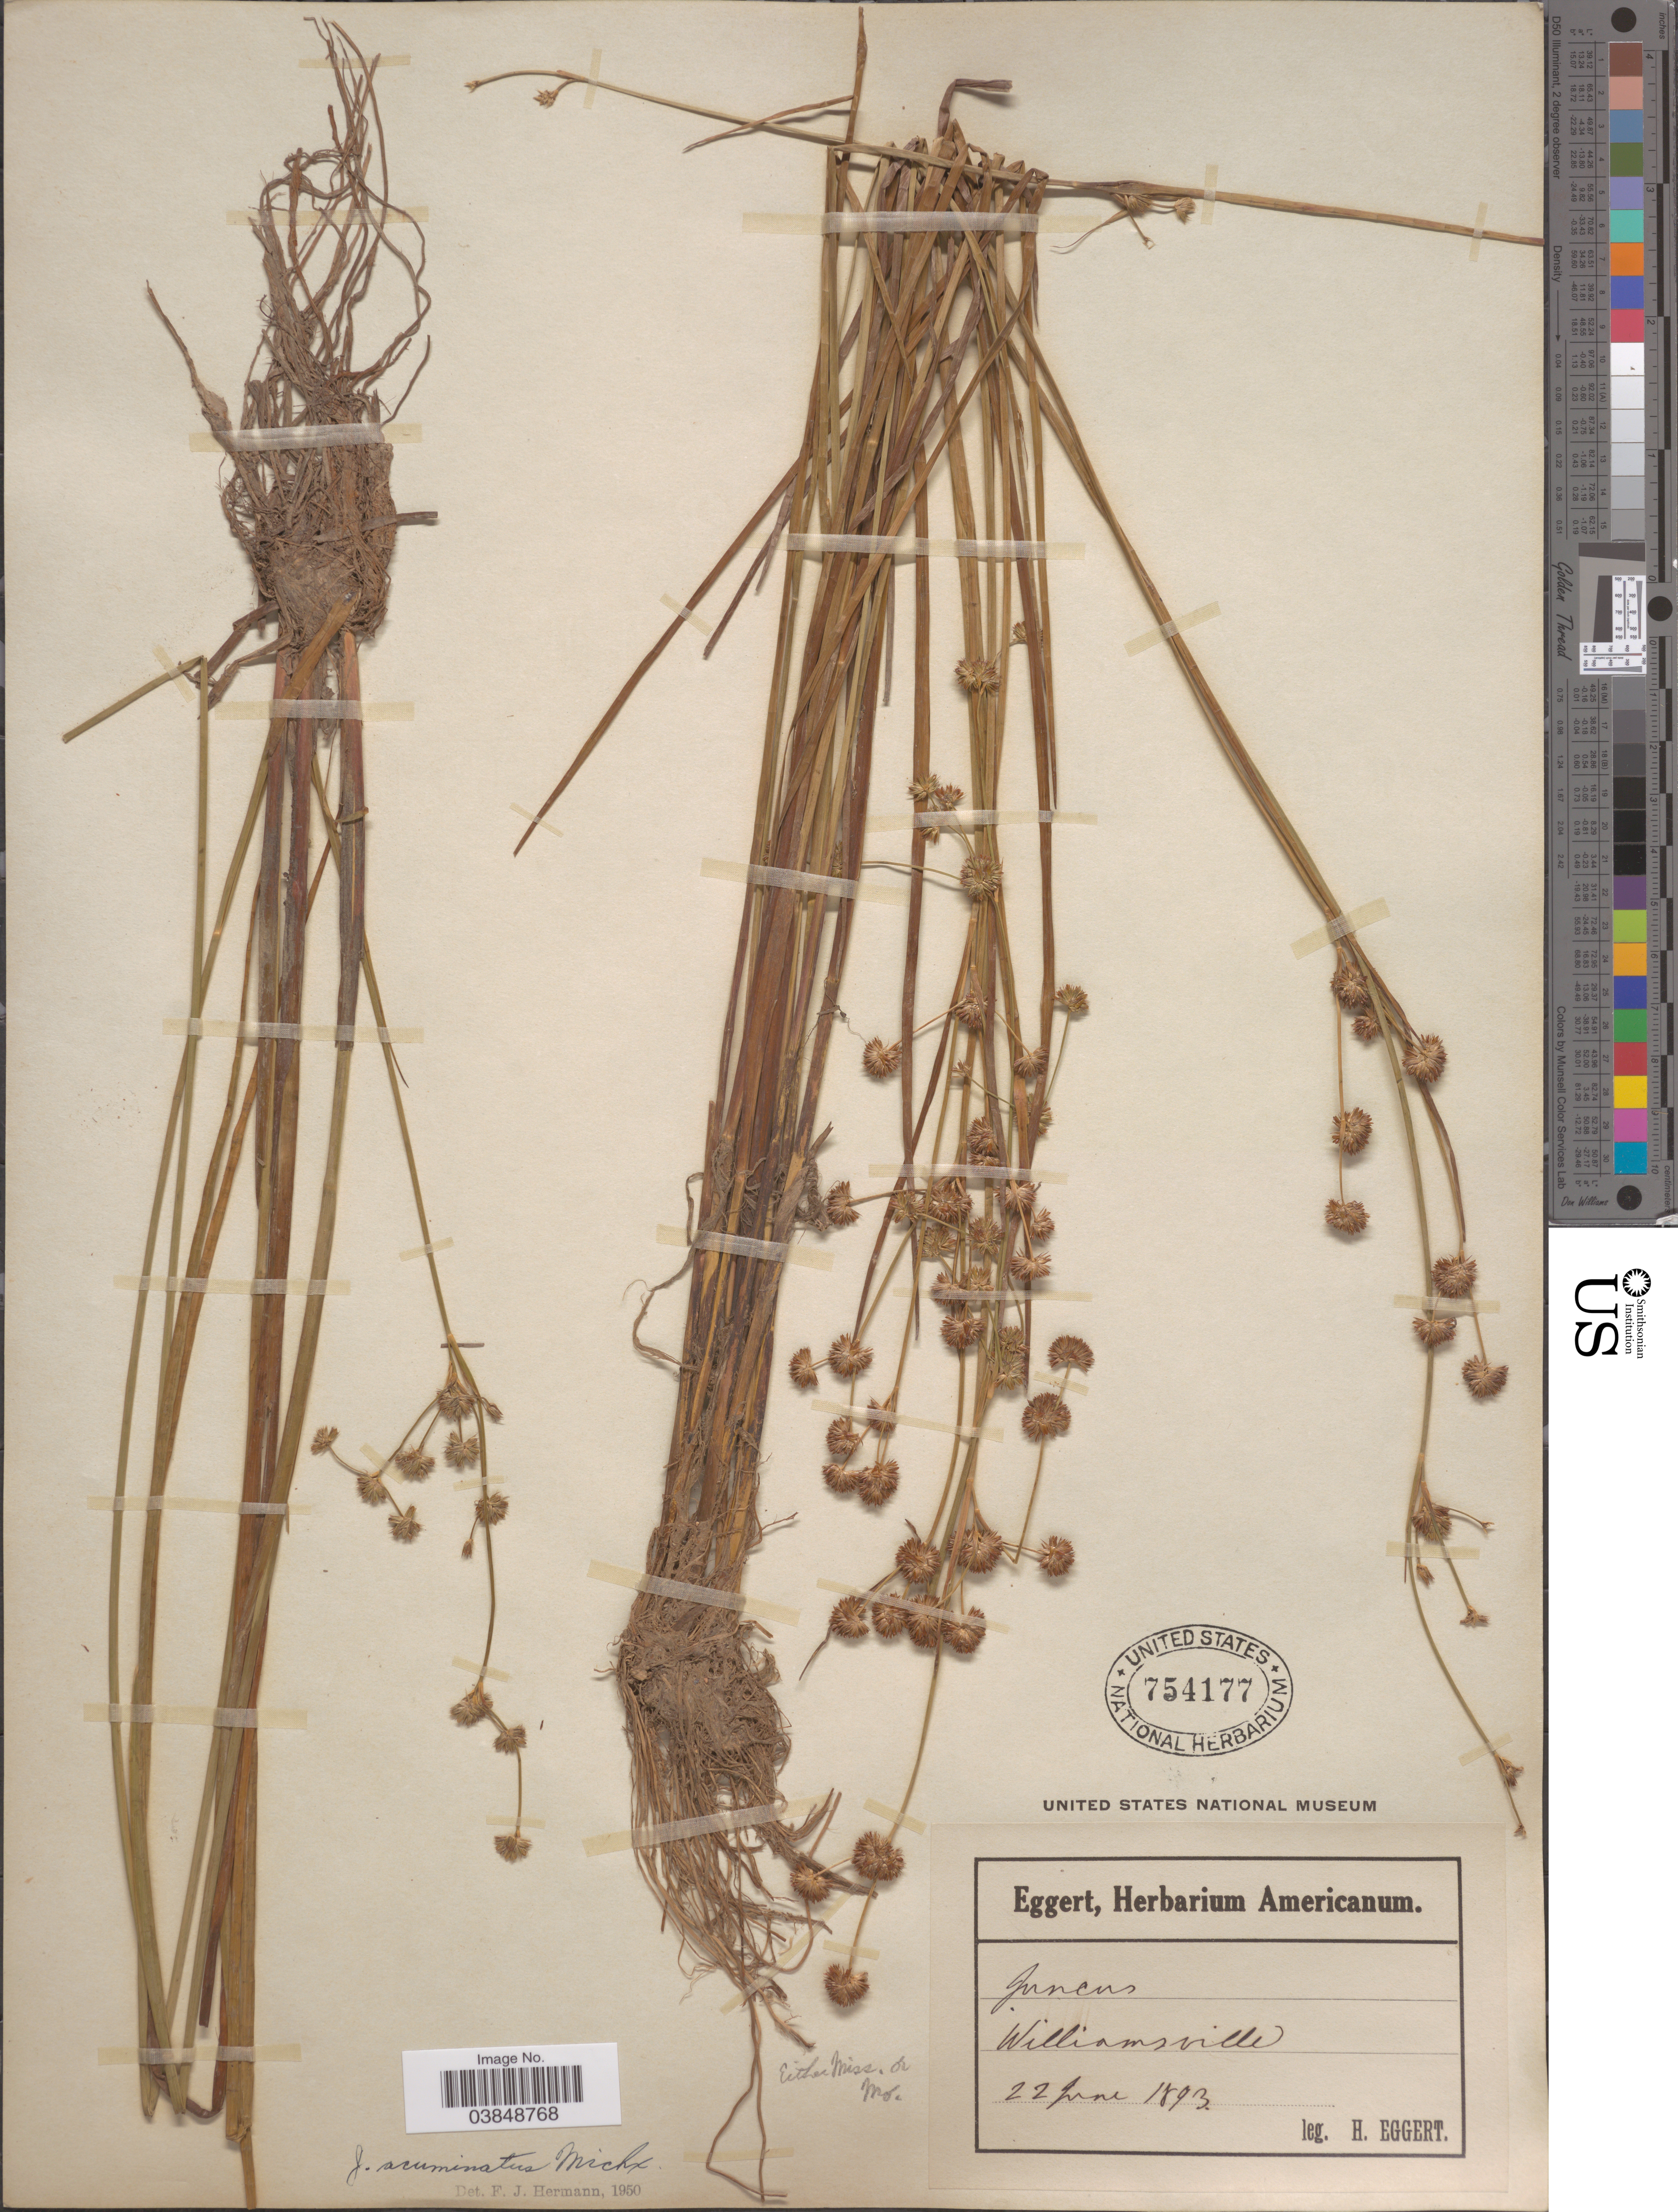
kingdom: Plantae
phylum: Tracheophyta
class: Liliopsida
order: Poales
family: Juncaceae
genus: Juncus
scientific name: Juncus acuminatus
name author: Michx.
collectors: H. Eggert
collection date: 1893-06-22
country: United States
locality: Wither Miss. or Mo. Williamsville.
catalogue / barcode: US 754177